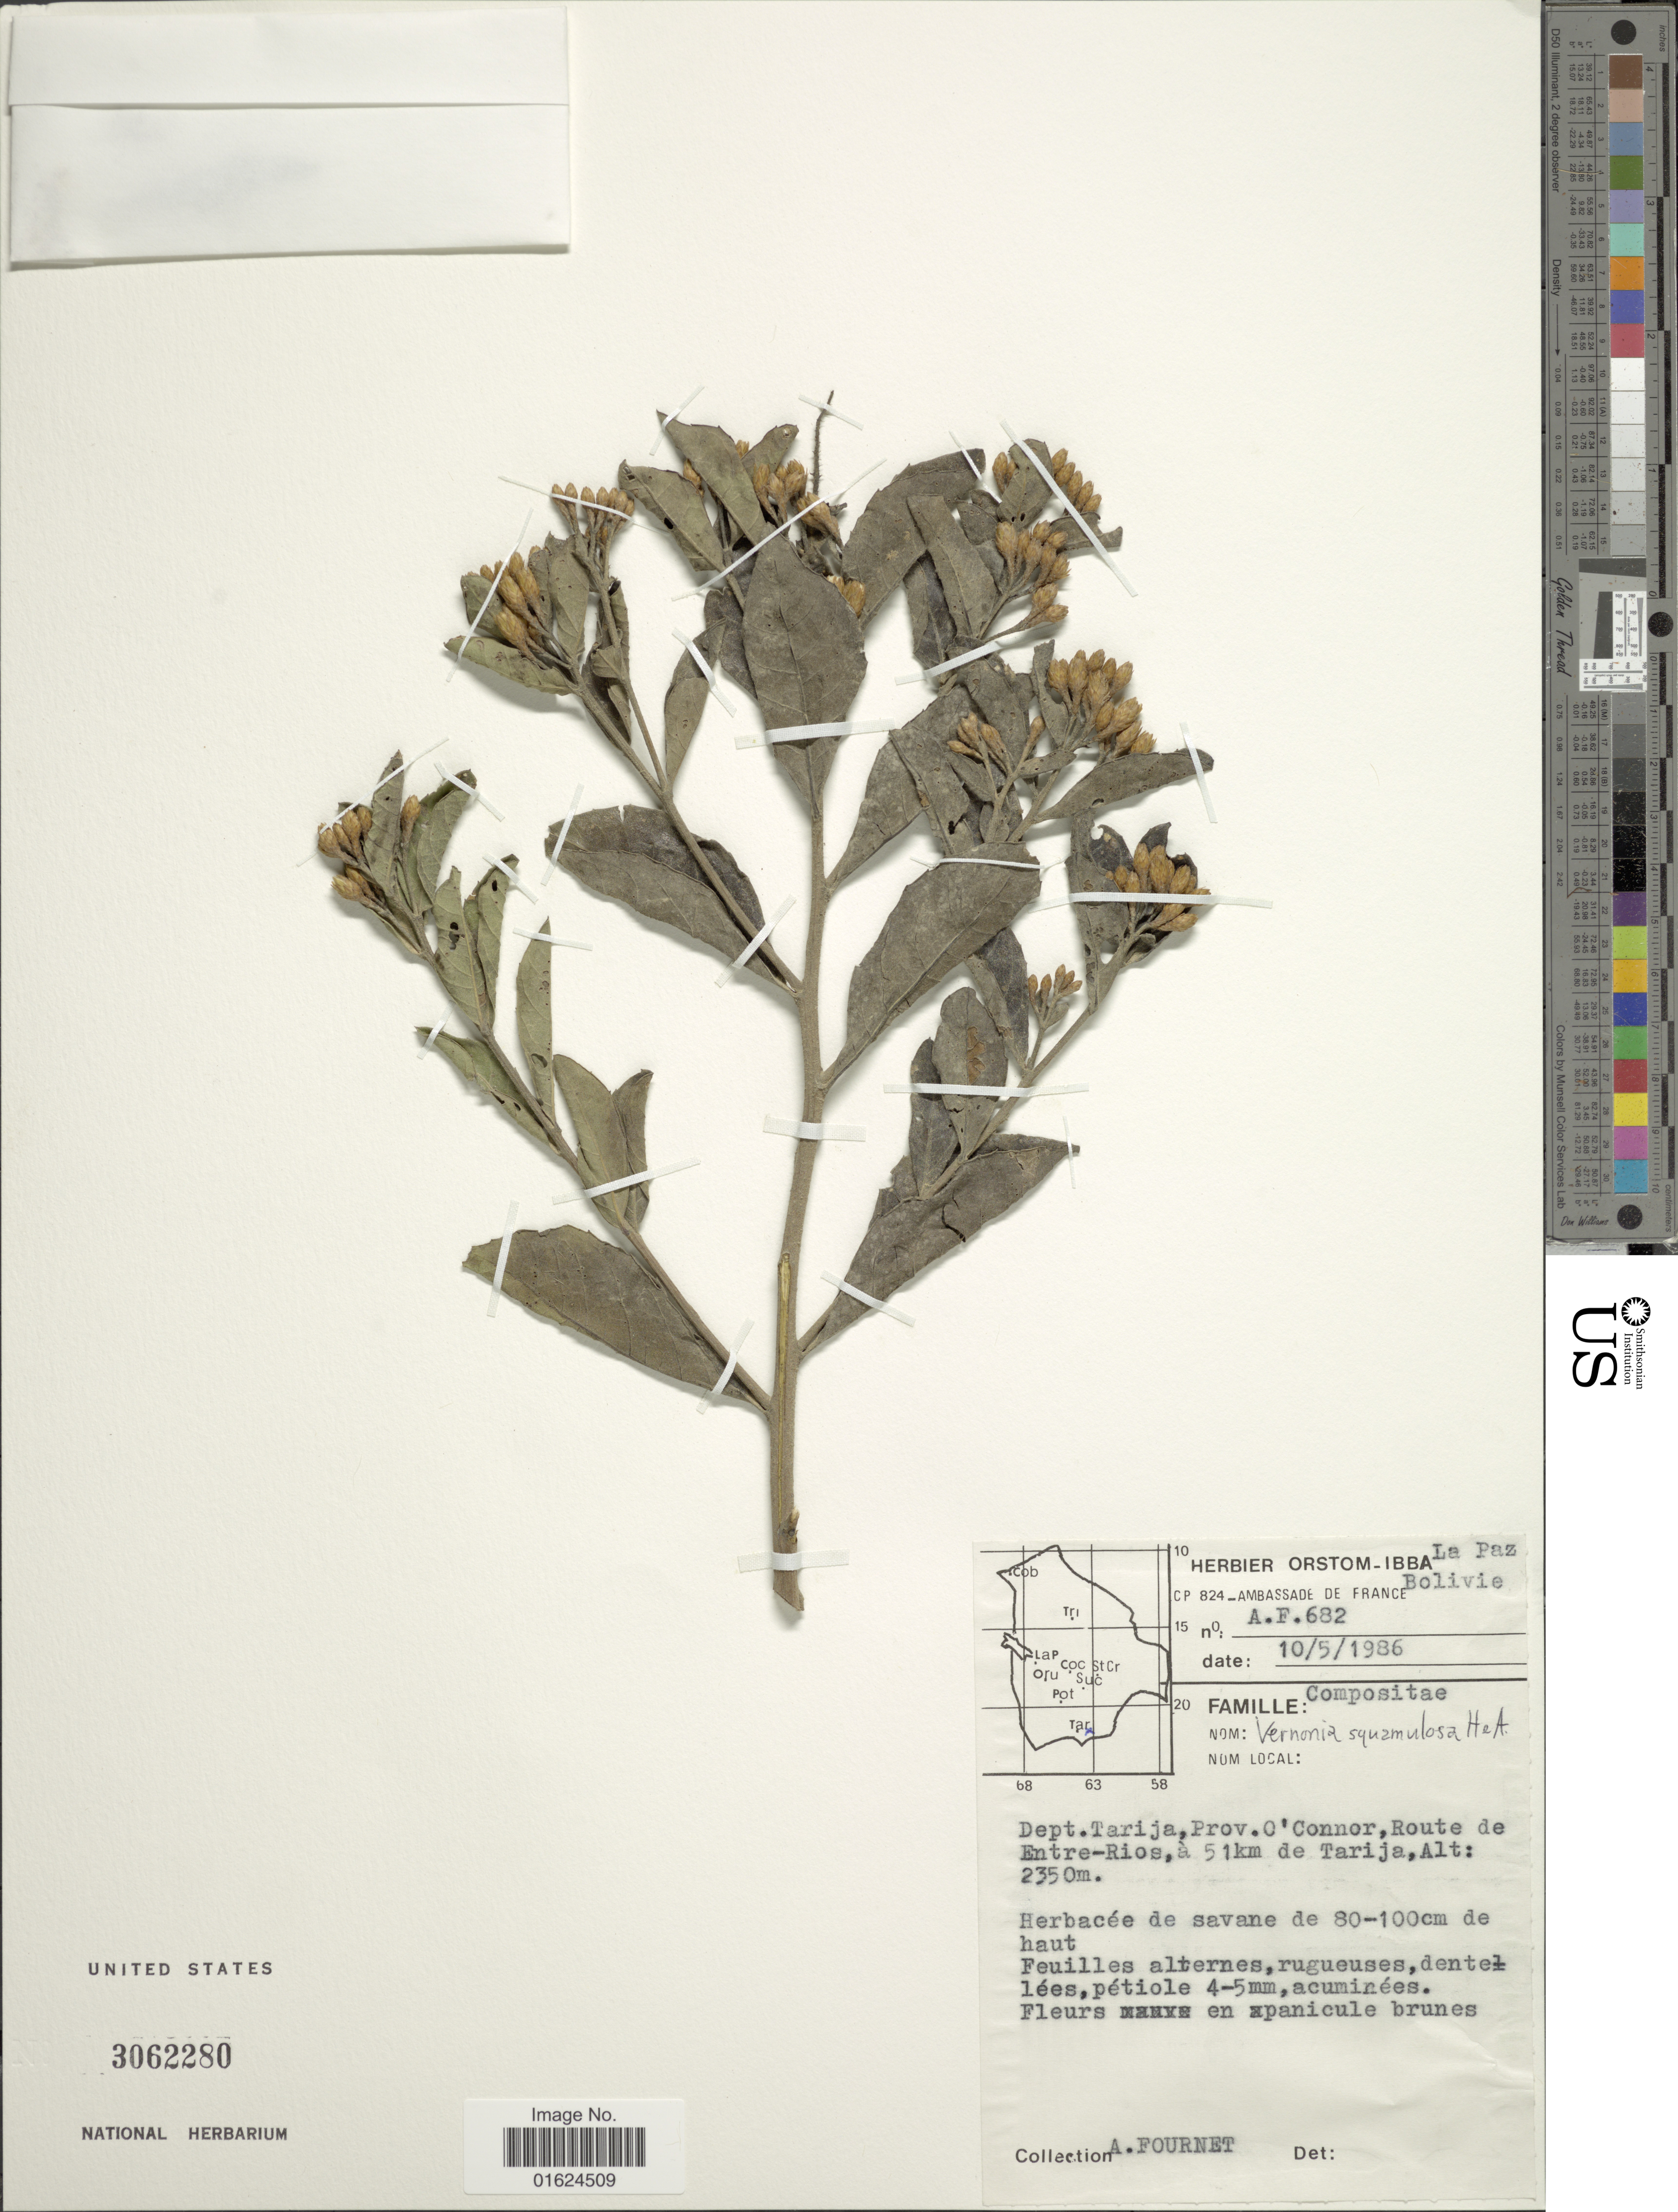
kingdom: Plantae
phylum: Tracheophyta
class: Magnoliopsida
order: Asterales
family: Asteraceae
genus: Vernonanthura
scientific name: Vernonanthura squamulosa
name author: (Hook. & Arn.) H. Rob.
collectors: A. Fournet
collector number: A. F. 682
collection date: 1986-05-10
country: Bolivia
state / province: Tarija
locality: Dept. Tarija, Prov. O'Connor, Route de Entre-Rios, à 51 km de Tarija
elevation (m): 2350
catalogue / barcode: US 3062280